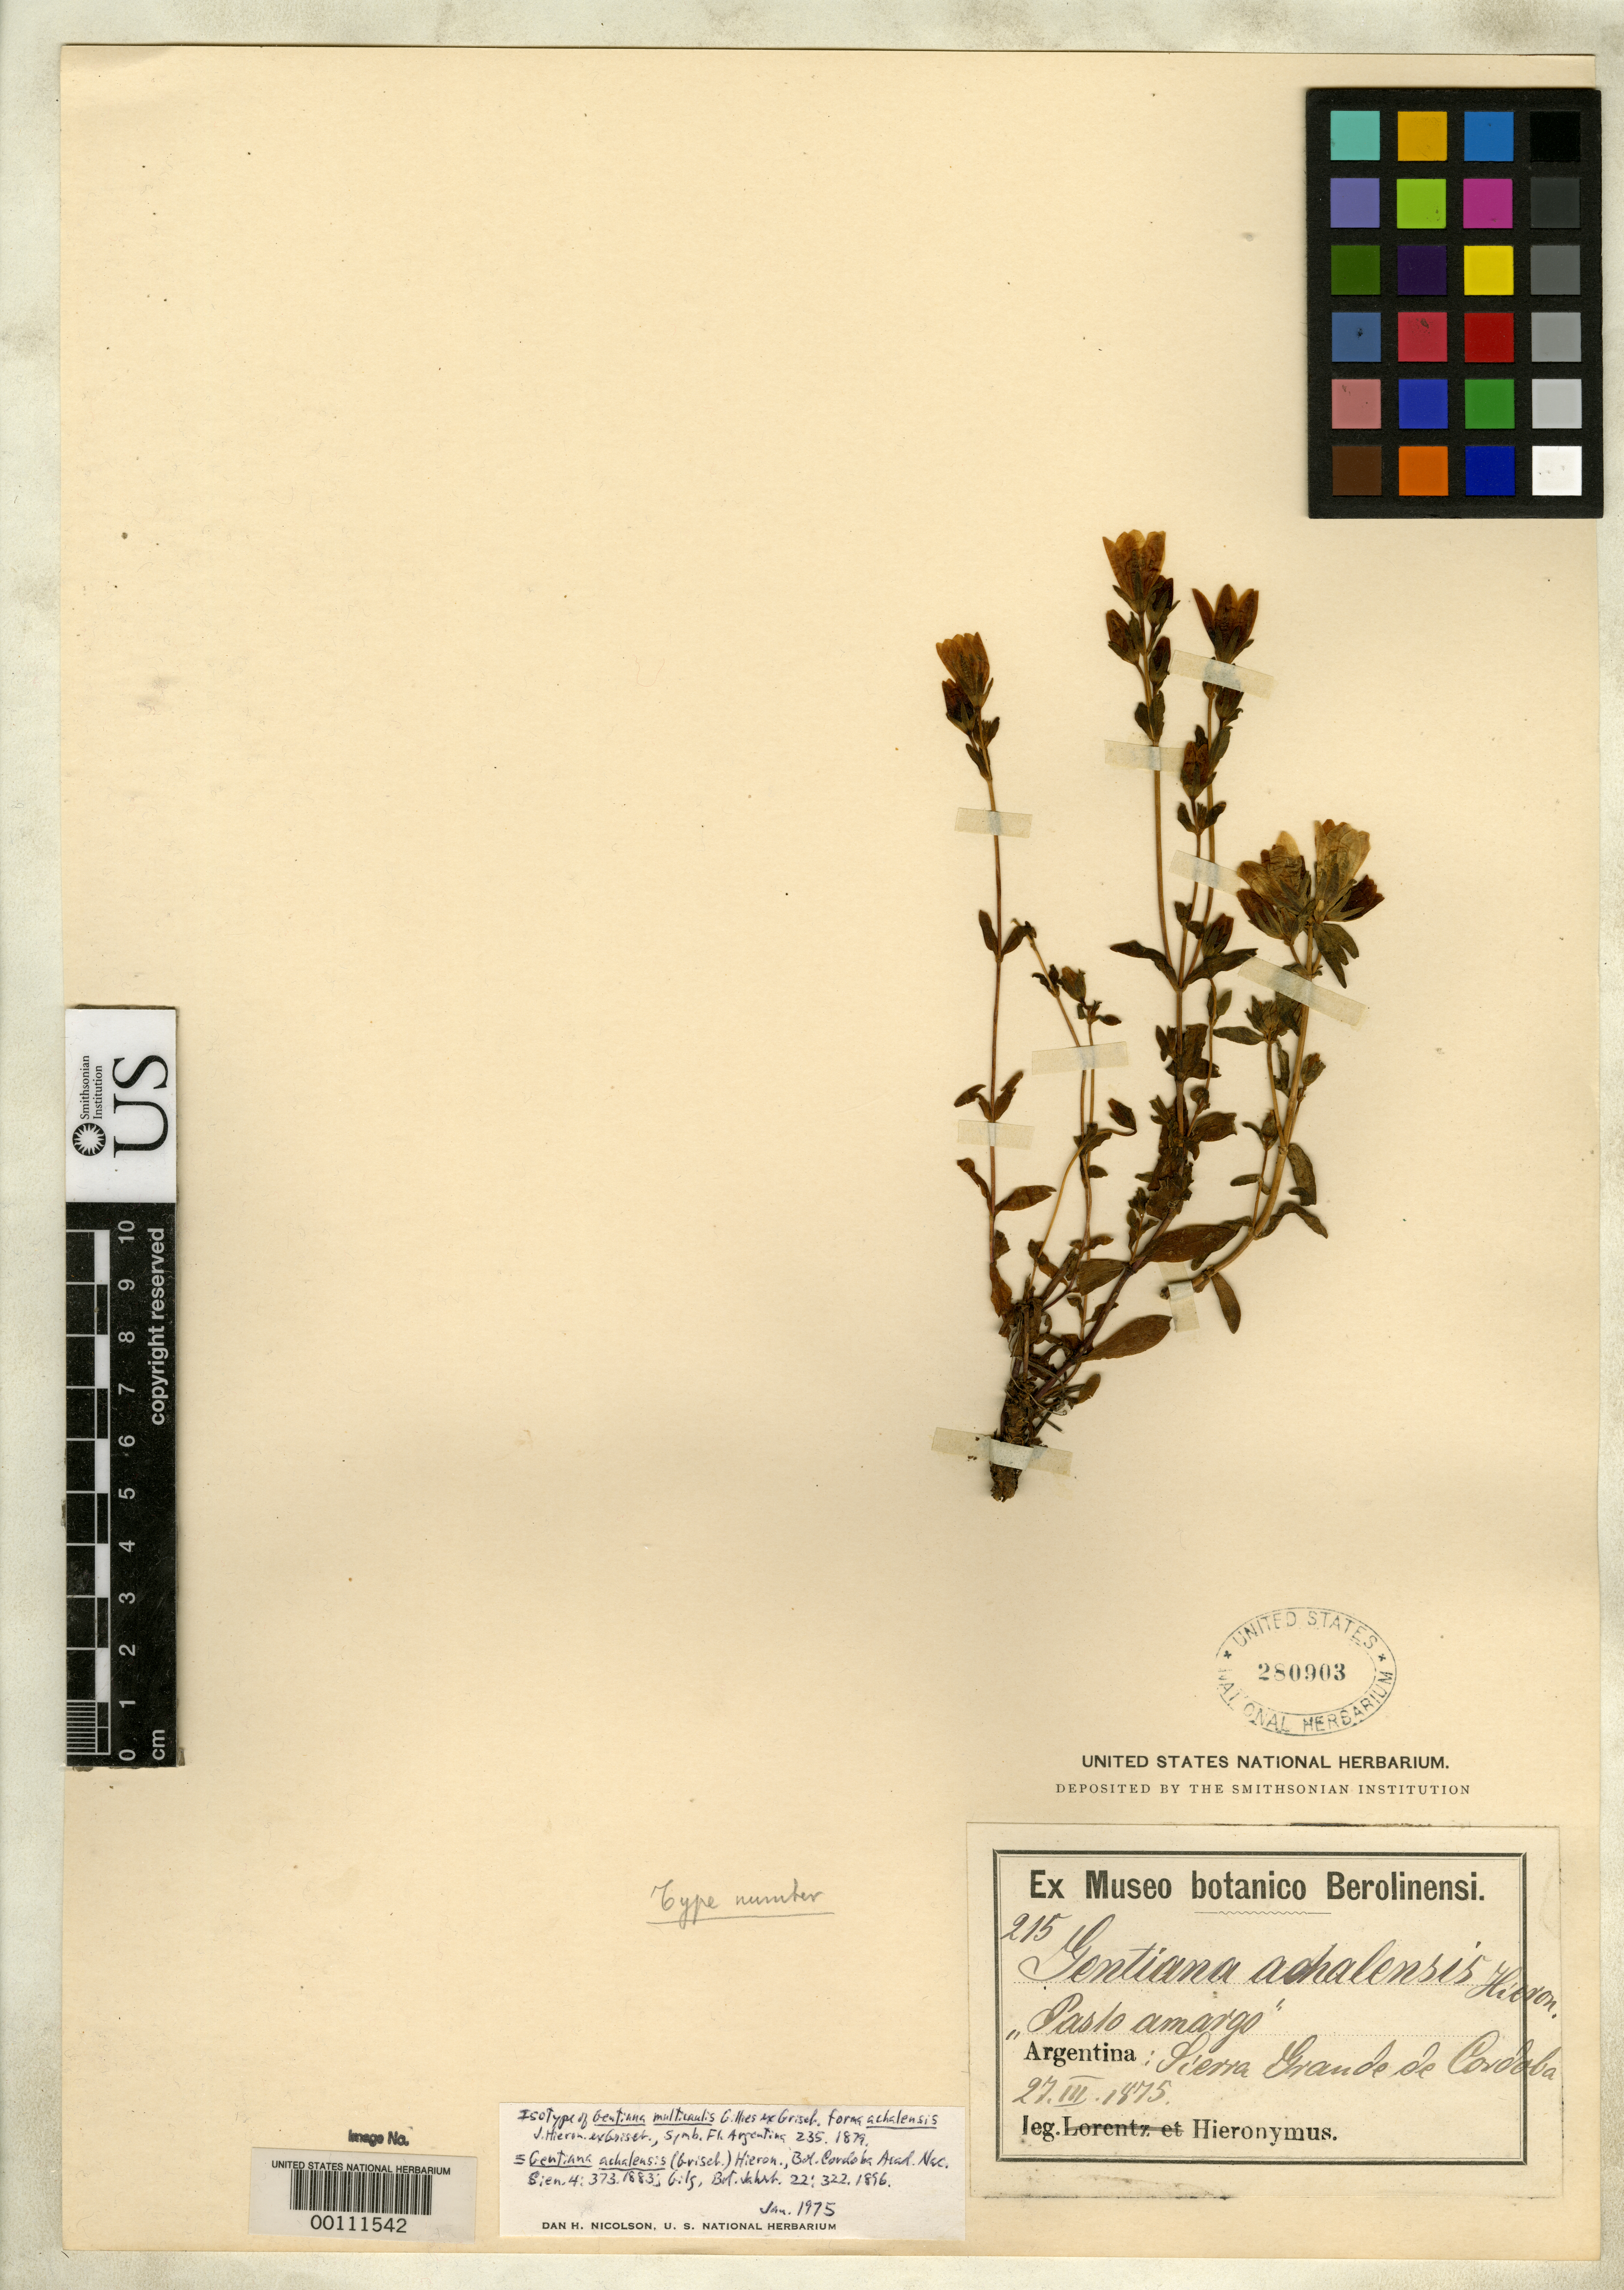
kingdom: Plantae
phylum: Tracheophyta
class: Magnoliopsida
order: Gentianales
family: Gentianaceae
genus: Gentiana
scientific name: Gentiana multicaulis f. achalensis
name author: Hieron. ex Griseb.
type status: Isotype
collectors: G. H. Hieronymus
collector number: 215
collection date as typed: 27 Mar 1875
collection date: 1875-03-27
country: Argentina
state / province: Córdoba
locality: Sierra Grande de La Achala, estancia San Miguel.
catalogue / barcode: US 280903